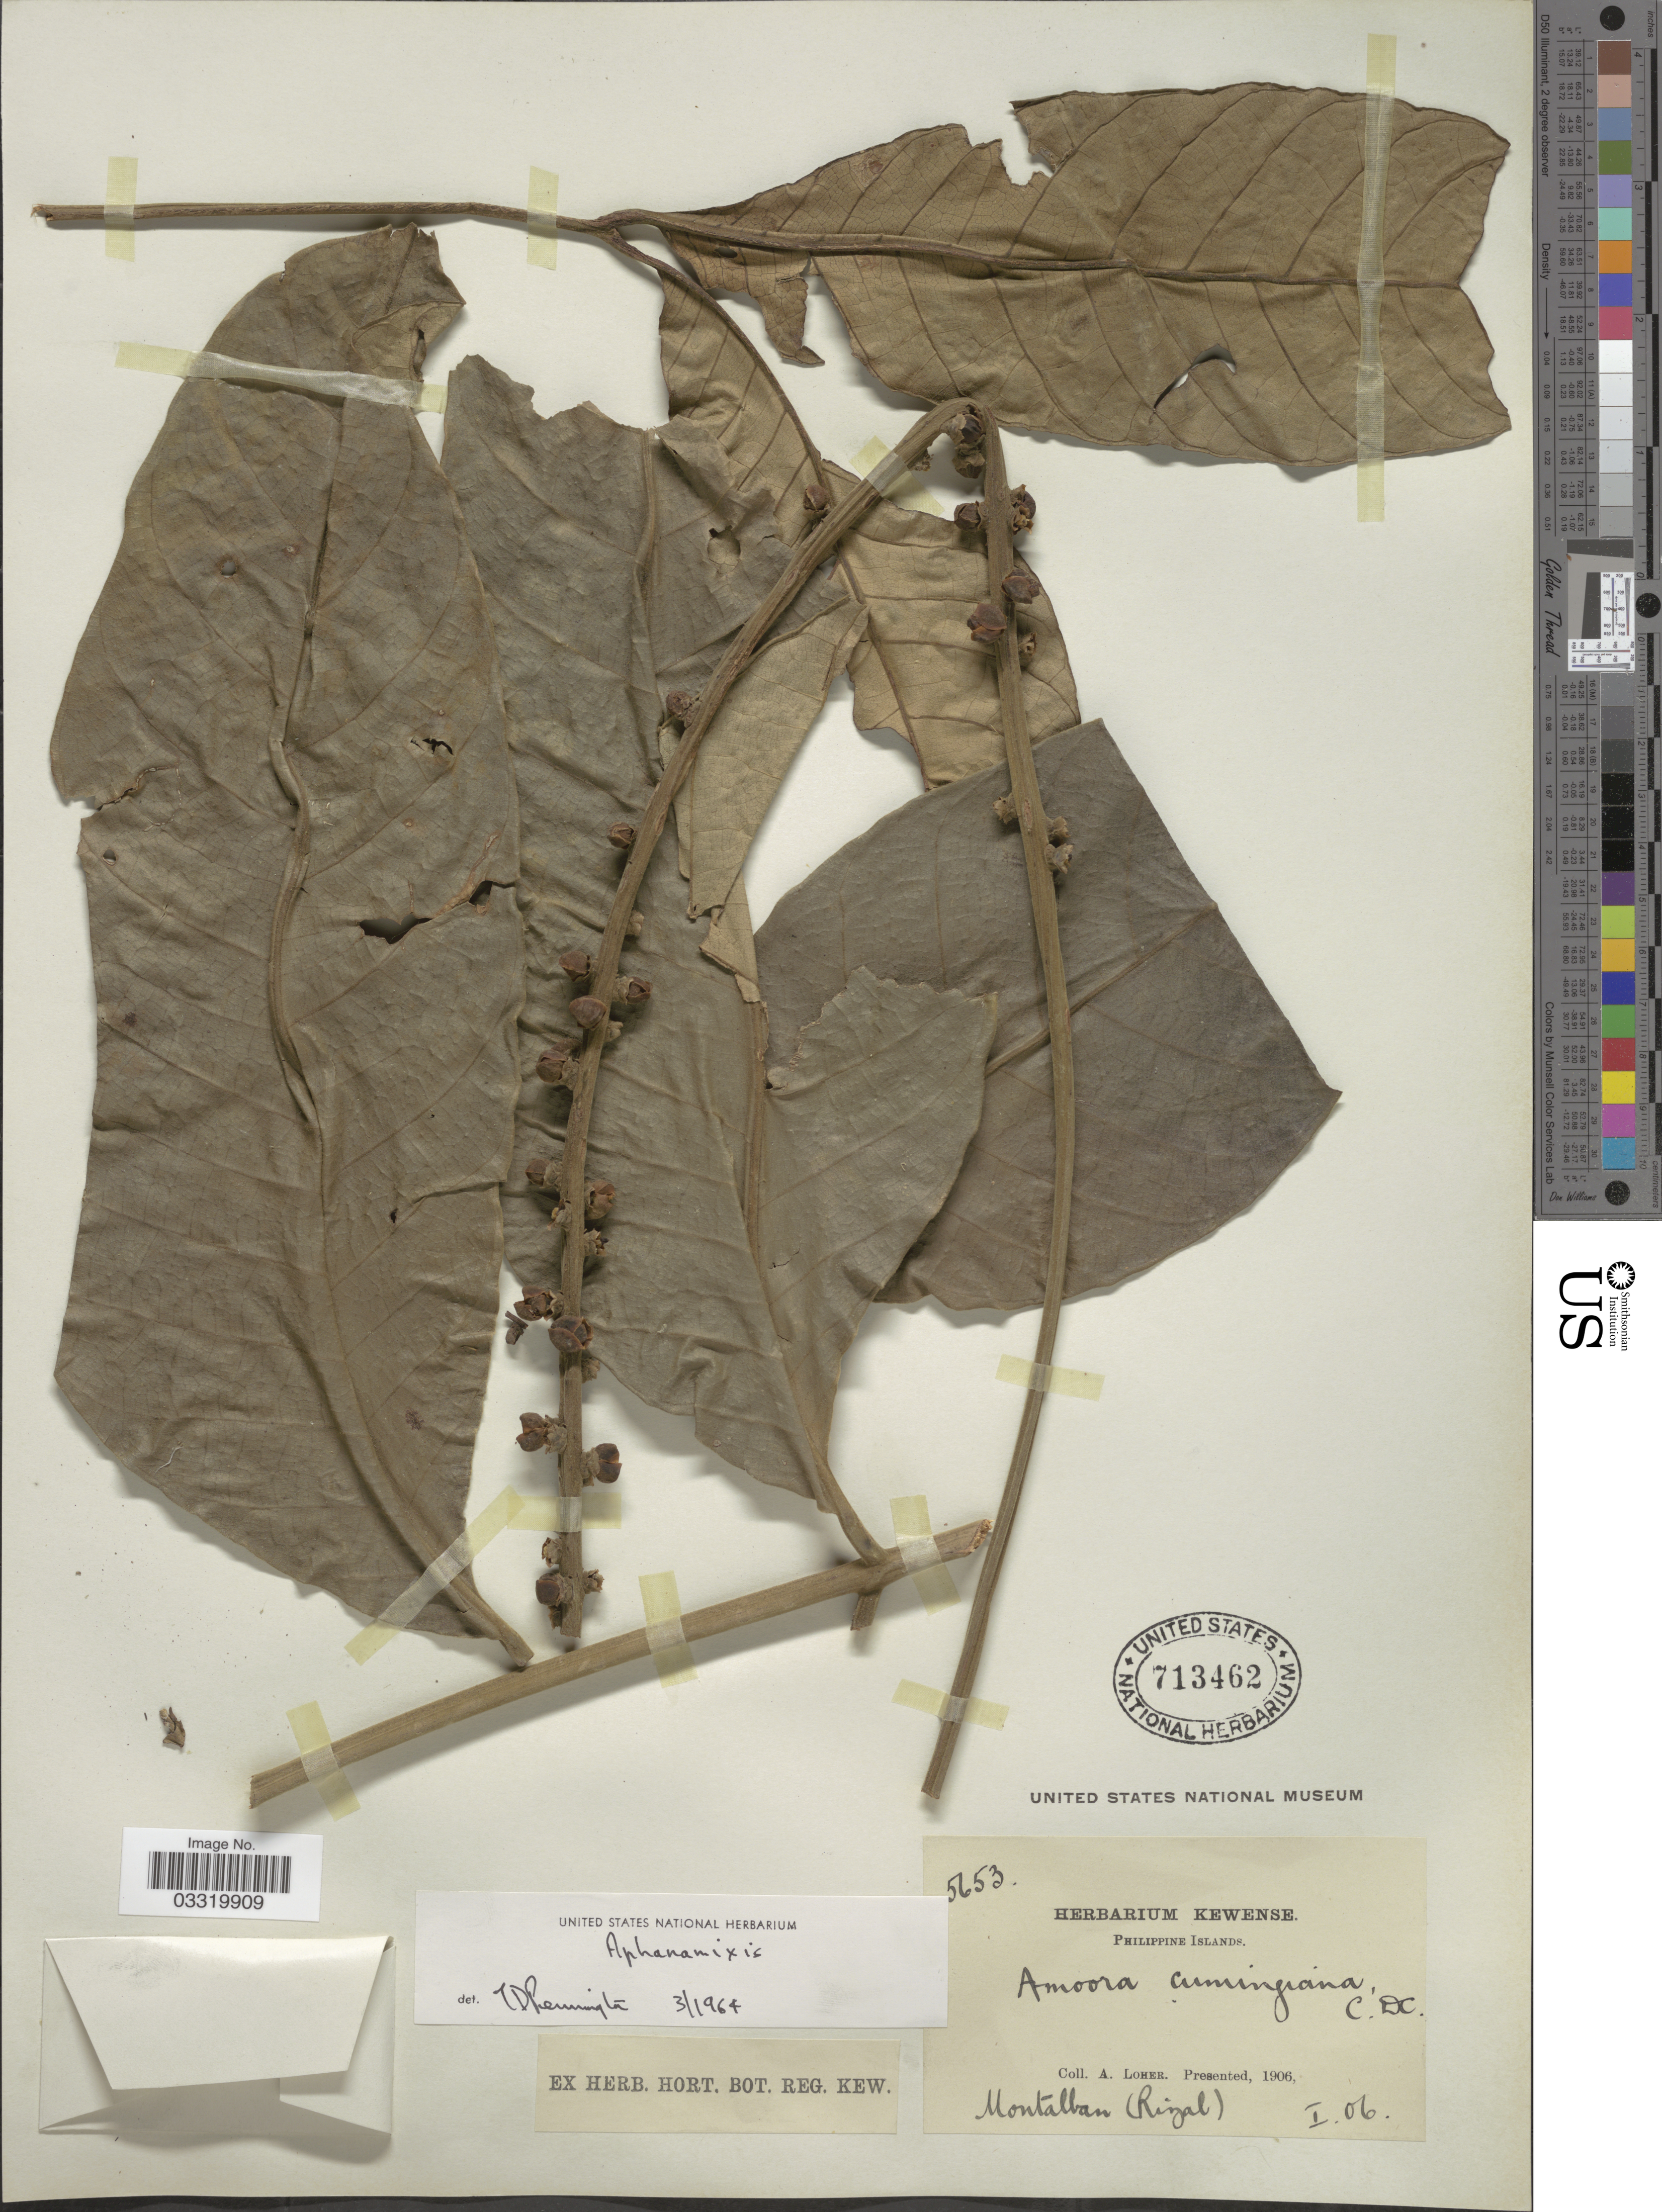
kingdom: Plantae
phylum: Tracheophyta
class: Magnoliopsida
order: Sapindales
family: Meliaceae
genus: Aphanamixis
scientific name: Aphanamixis polystachya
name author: (Wall.) R. Parker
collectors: A. Loher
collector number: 5653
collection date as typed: Transcribed d/m/y: /1/6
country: Philippines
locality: Montalban (Rizal).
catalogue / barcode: US 713462